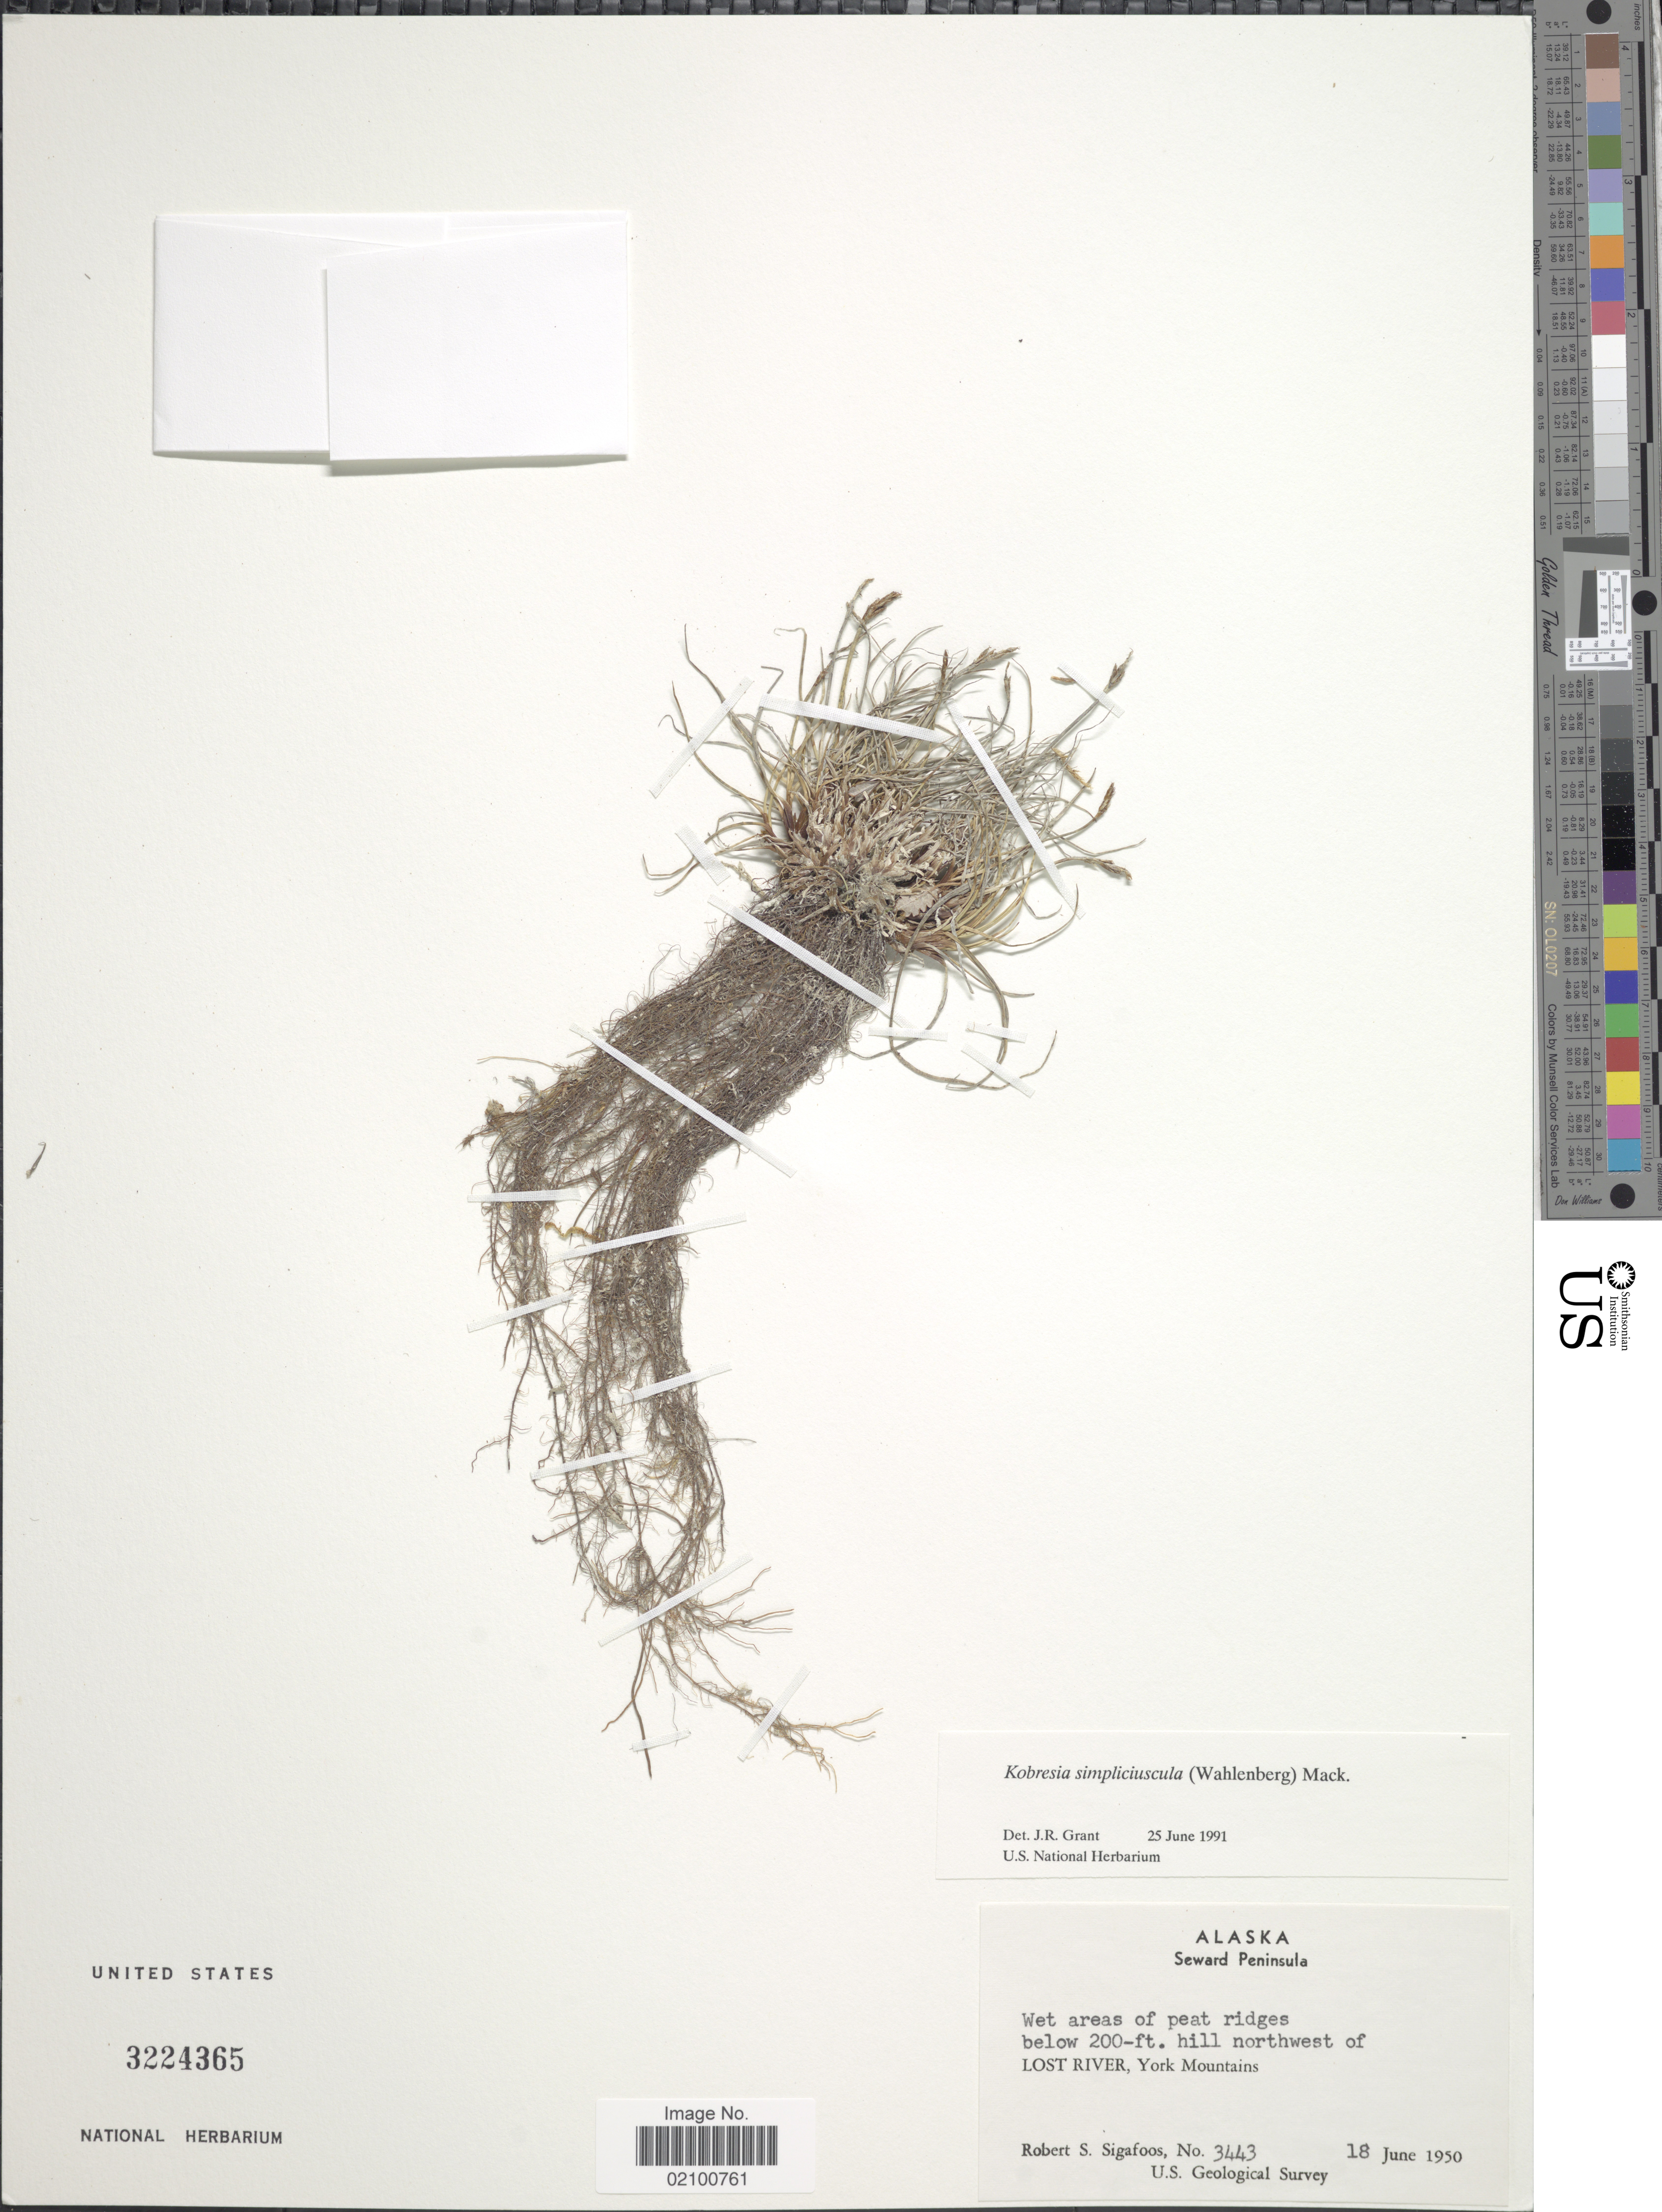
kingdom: Plantae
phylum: Tracheophyta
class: Liliopsida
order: Poales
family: Cyperaceae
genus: Carex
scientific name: Carex simpliciuscula subsp. simpliciuscula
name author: Wahlenb.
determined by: Strong, M. T., (US), Smithsonian Institution - National Museum of Natural History (UNITED STATES)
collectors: R. Sigafoos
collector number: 3443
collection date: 1950-06-18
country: United States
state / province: Alaska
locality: Seward Peninsula, hill northwest of Lost River, York Mountains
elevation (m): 61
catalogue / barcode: US 3224365